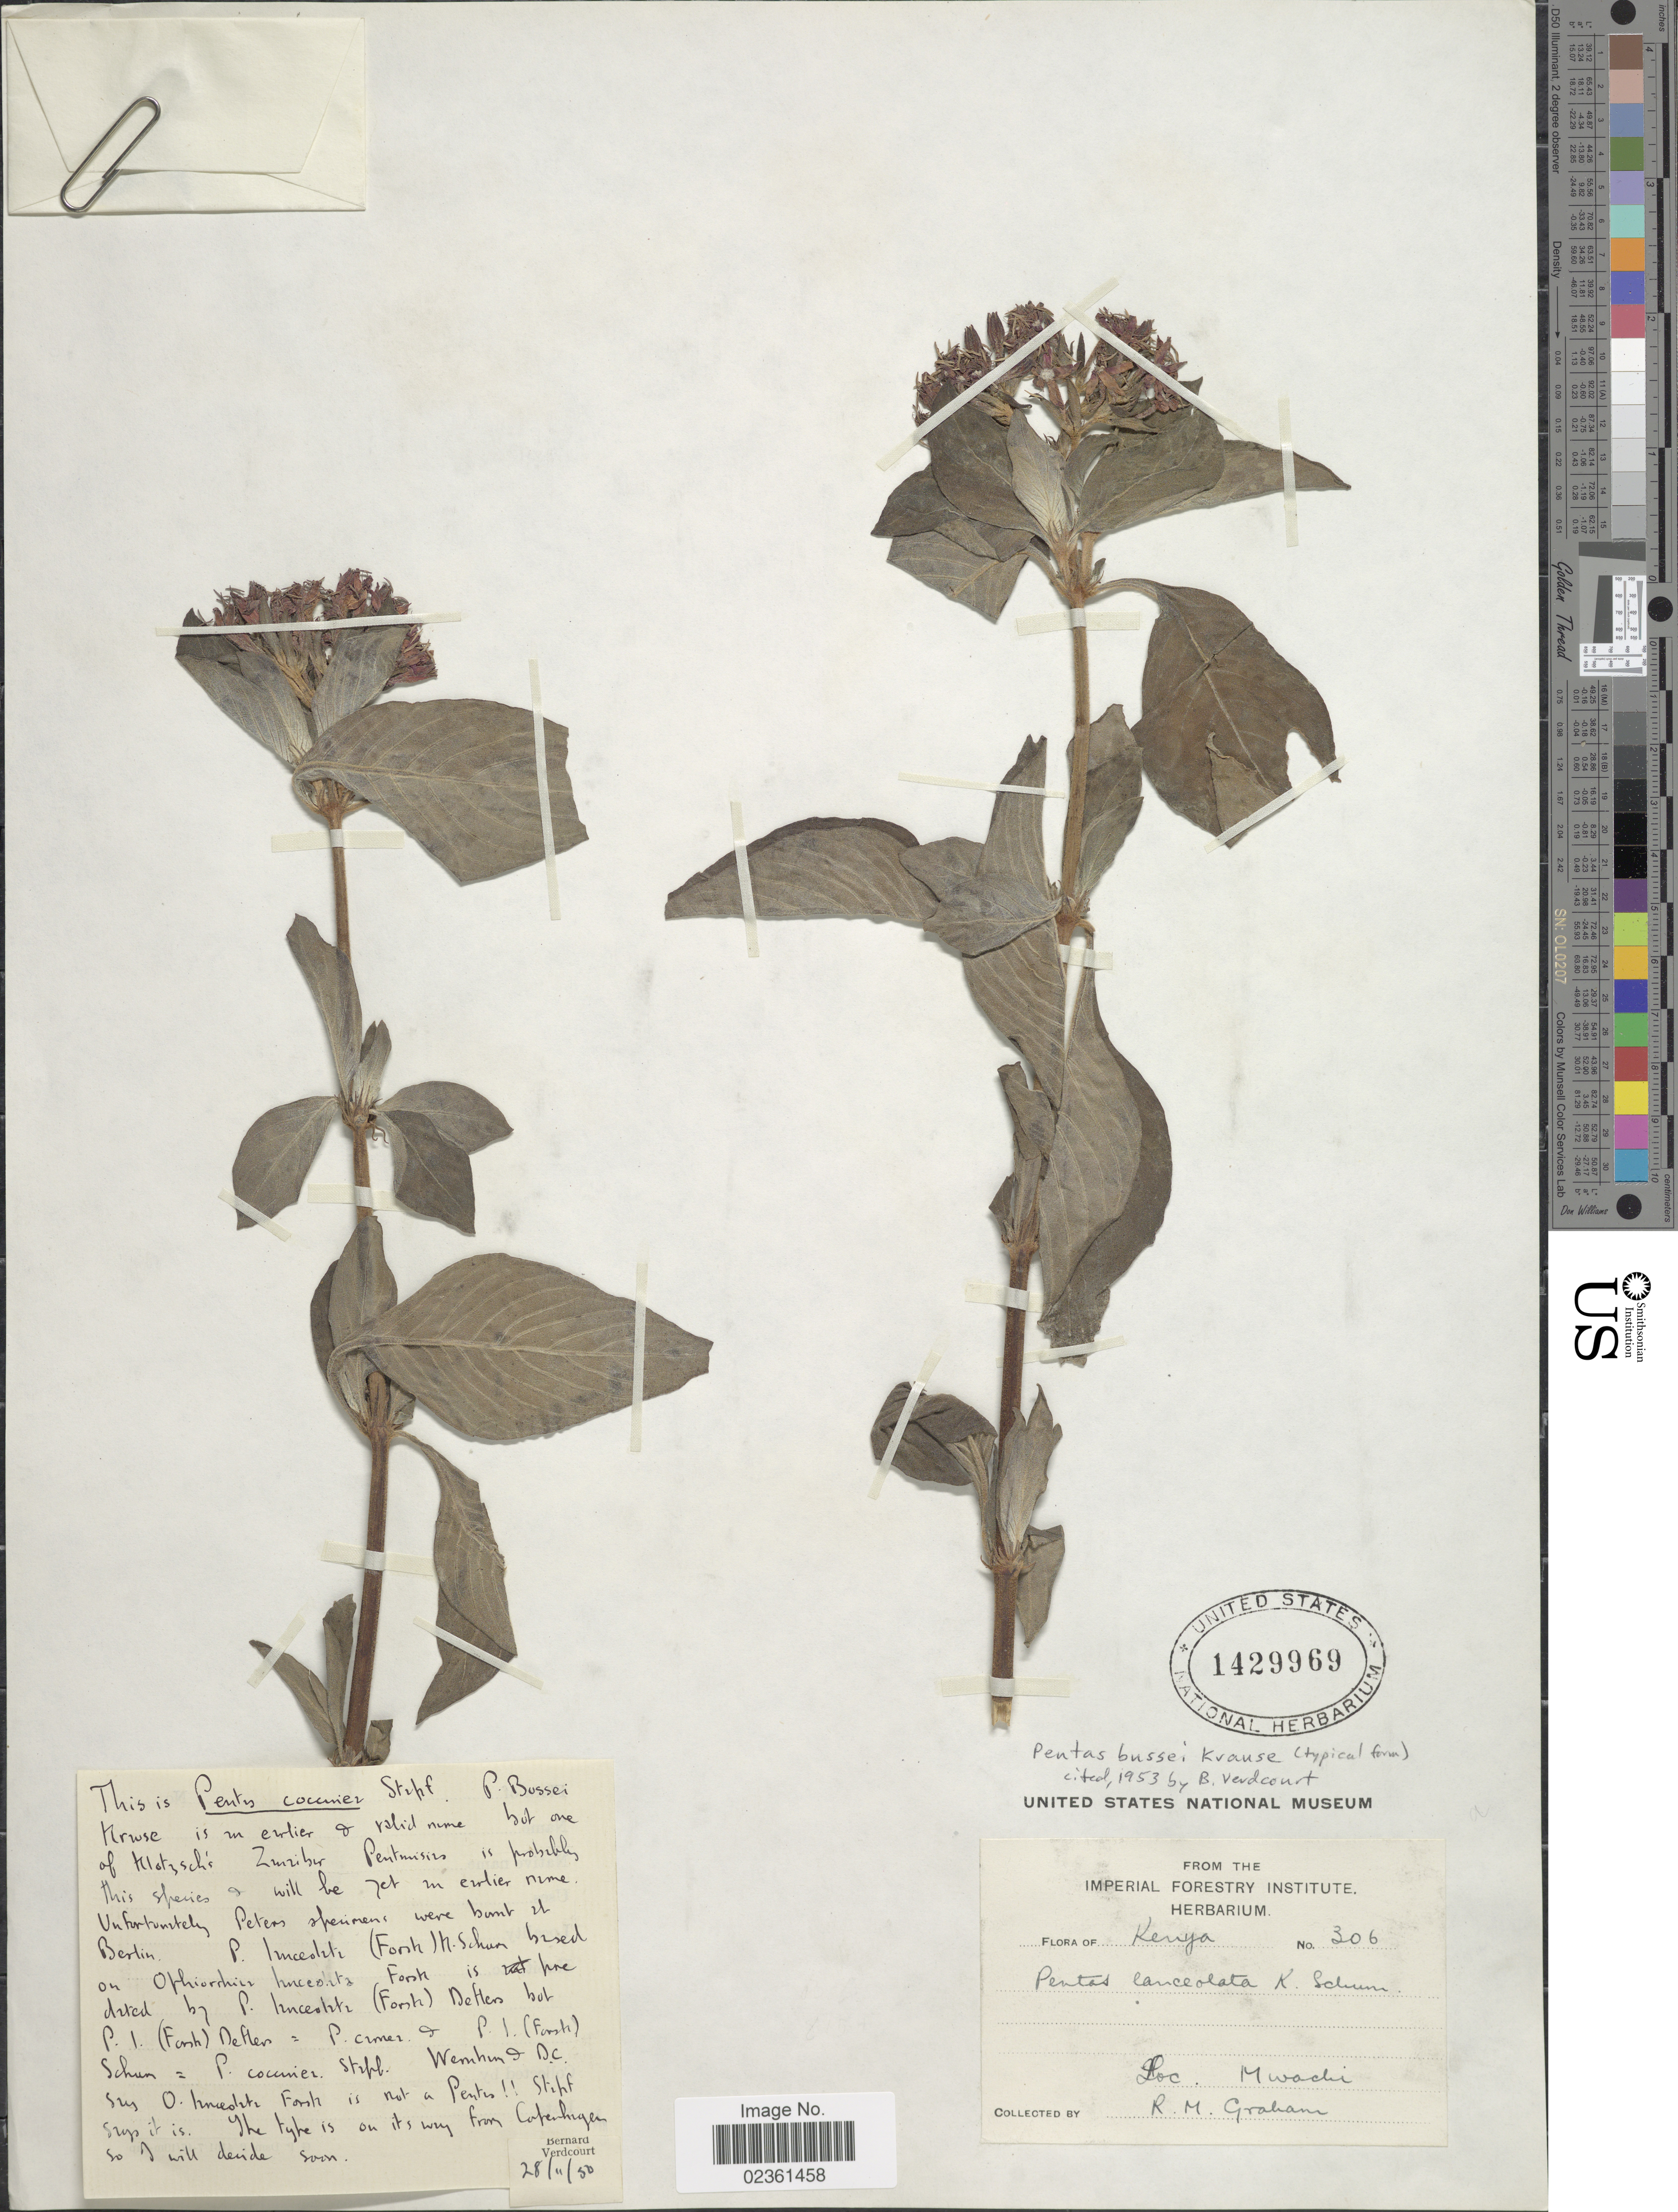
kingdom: Plantae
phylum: Tracheophyta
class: Magnoliopsida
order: Gentianales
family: Rubiaceae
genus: Pentas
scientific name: Pentas bussei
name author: K. Krause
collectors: R. M. Graham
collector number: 306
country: Kenya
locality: Mwachi.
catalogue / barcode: US 1429969